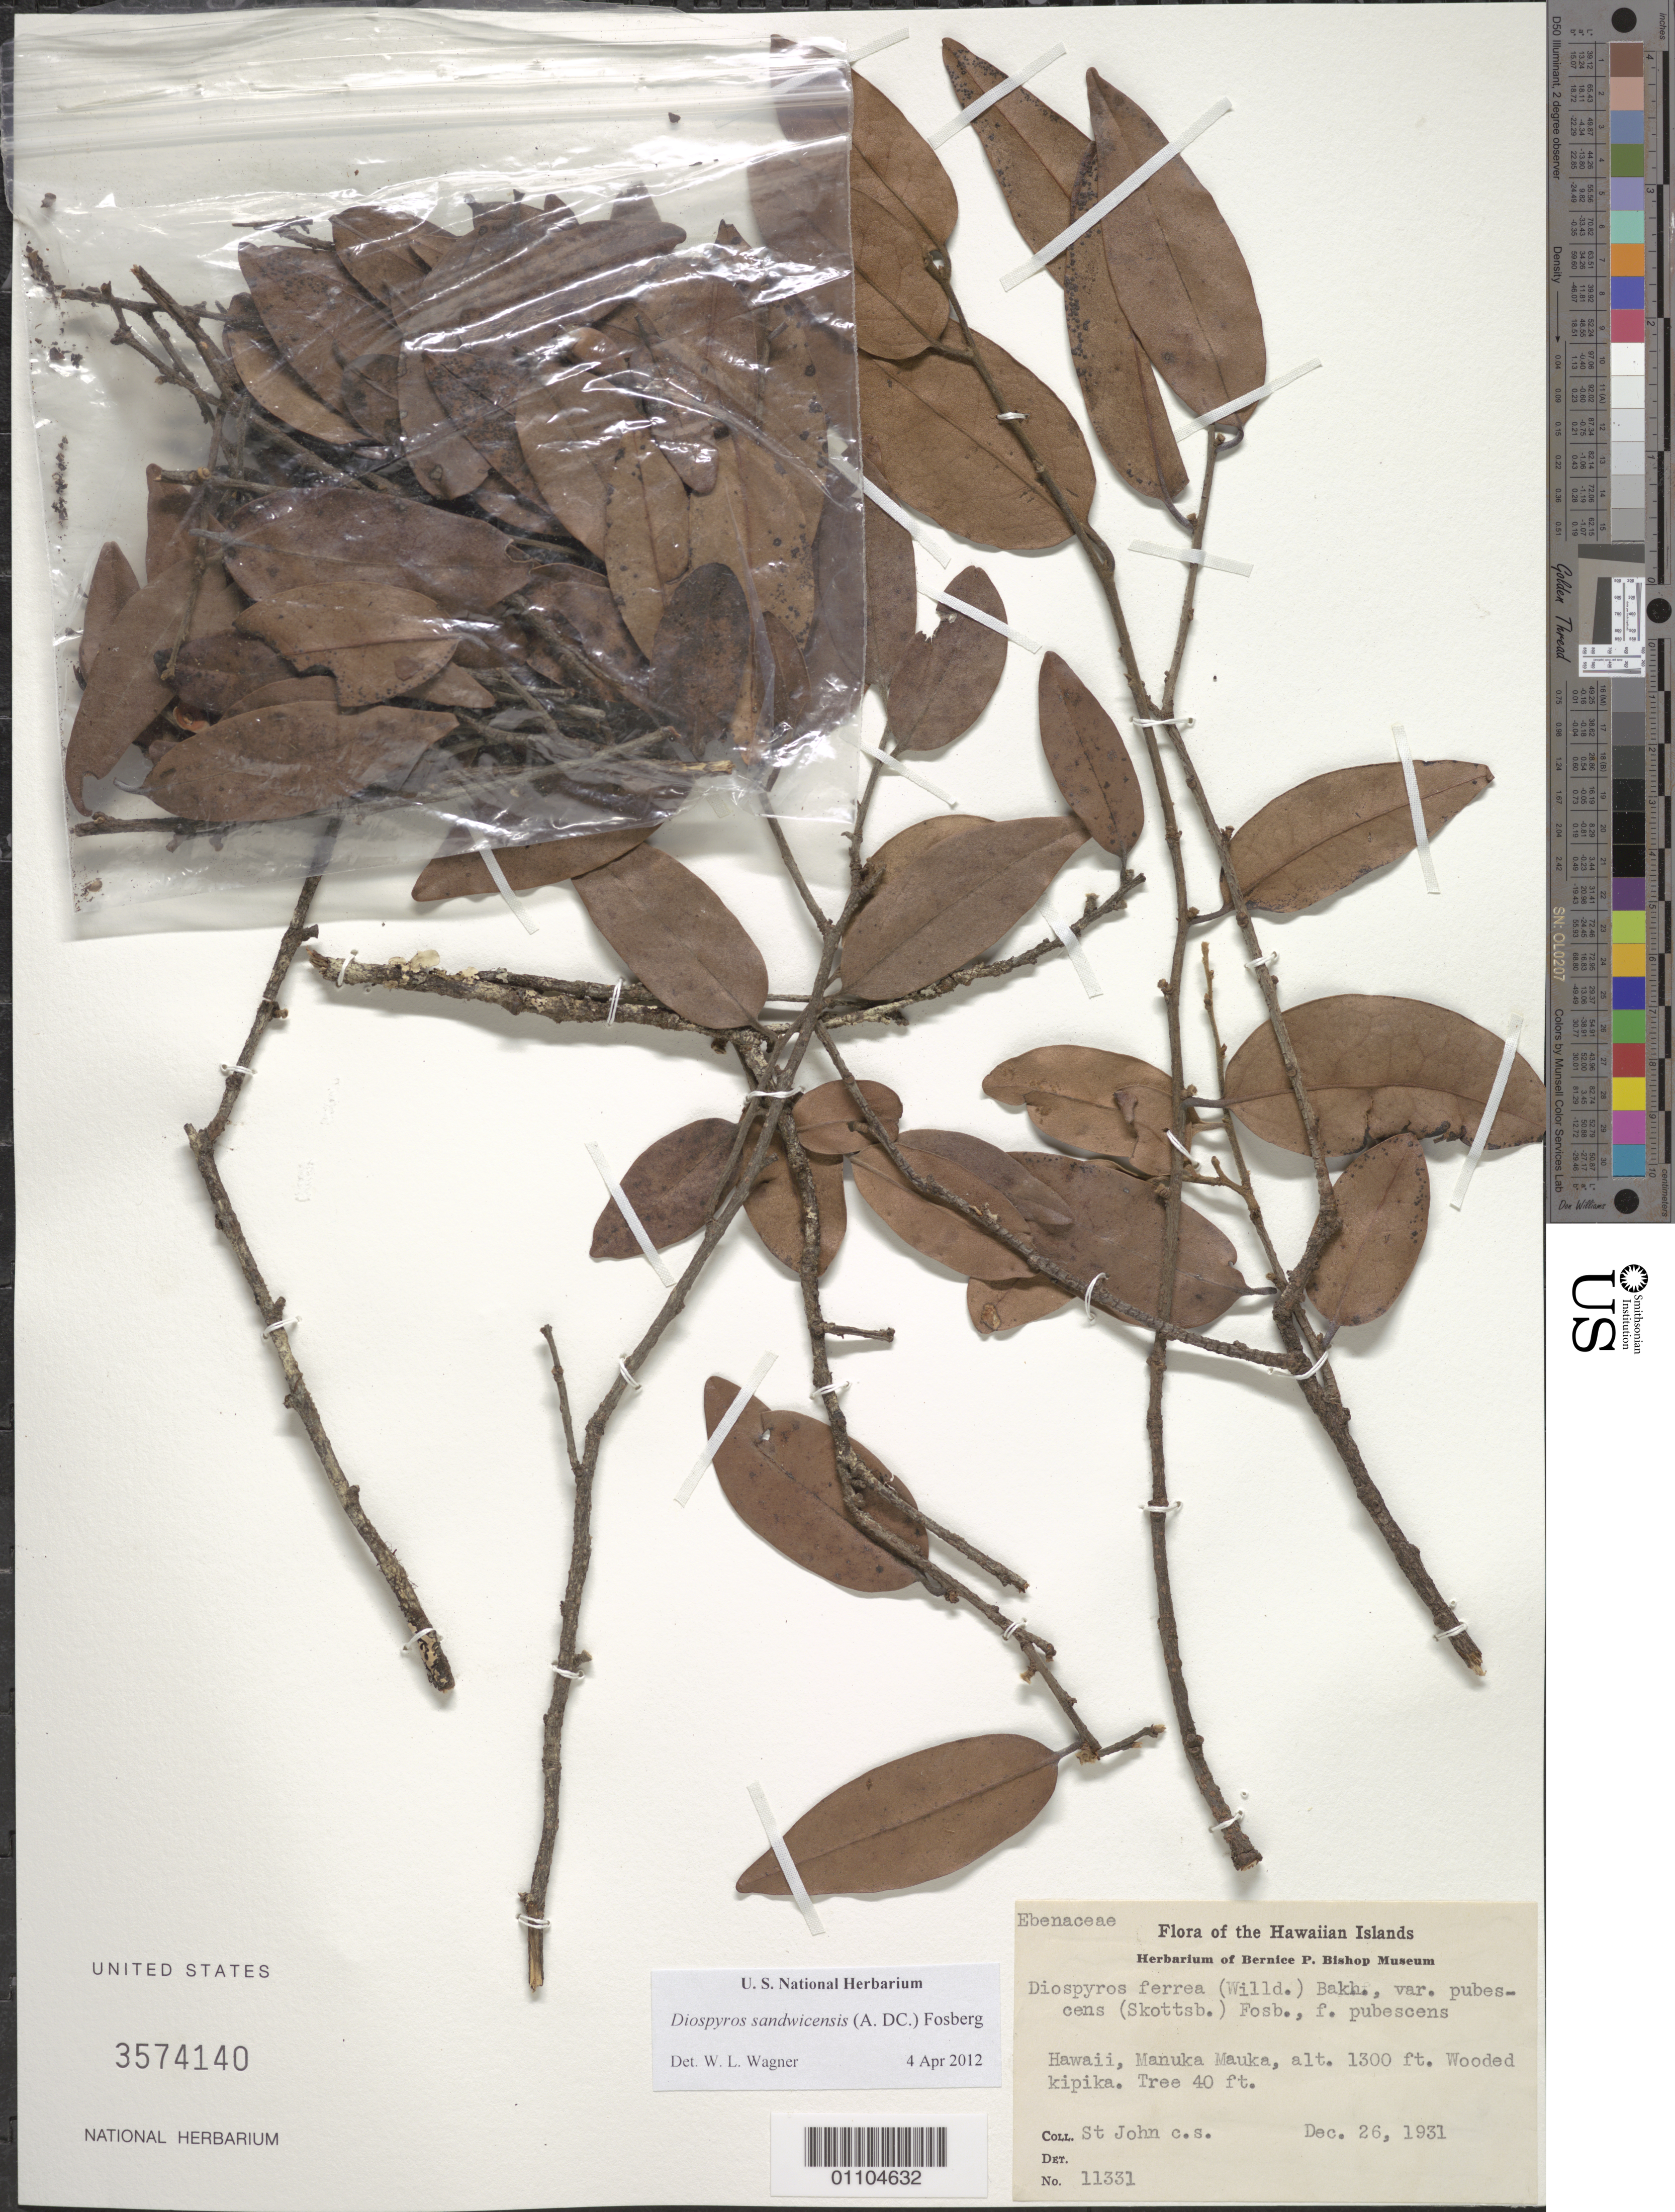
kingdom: Plantae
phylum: Tracheophyta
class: Magnoliopsida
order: Ericales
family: Ebenaceae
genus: Diospyros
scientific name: Diospyros sandwicensis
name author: (A. DC.) Fosberg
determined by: Wagner, W. L., (BOT), Smithsonian Institution - National Museum of Natural History (UNITED STATES)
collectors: H. St. John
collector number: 11331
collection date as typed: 26 Dec 1931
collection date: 1931-12-26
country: United States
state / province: Hawaii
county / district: Hawaii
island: Hawaii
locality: Manuka Mauka.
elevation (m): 396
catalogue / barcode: US 3574140